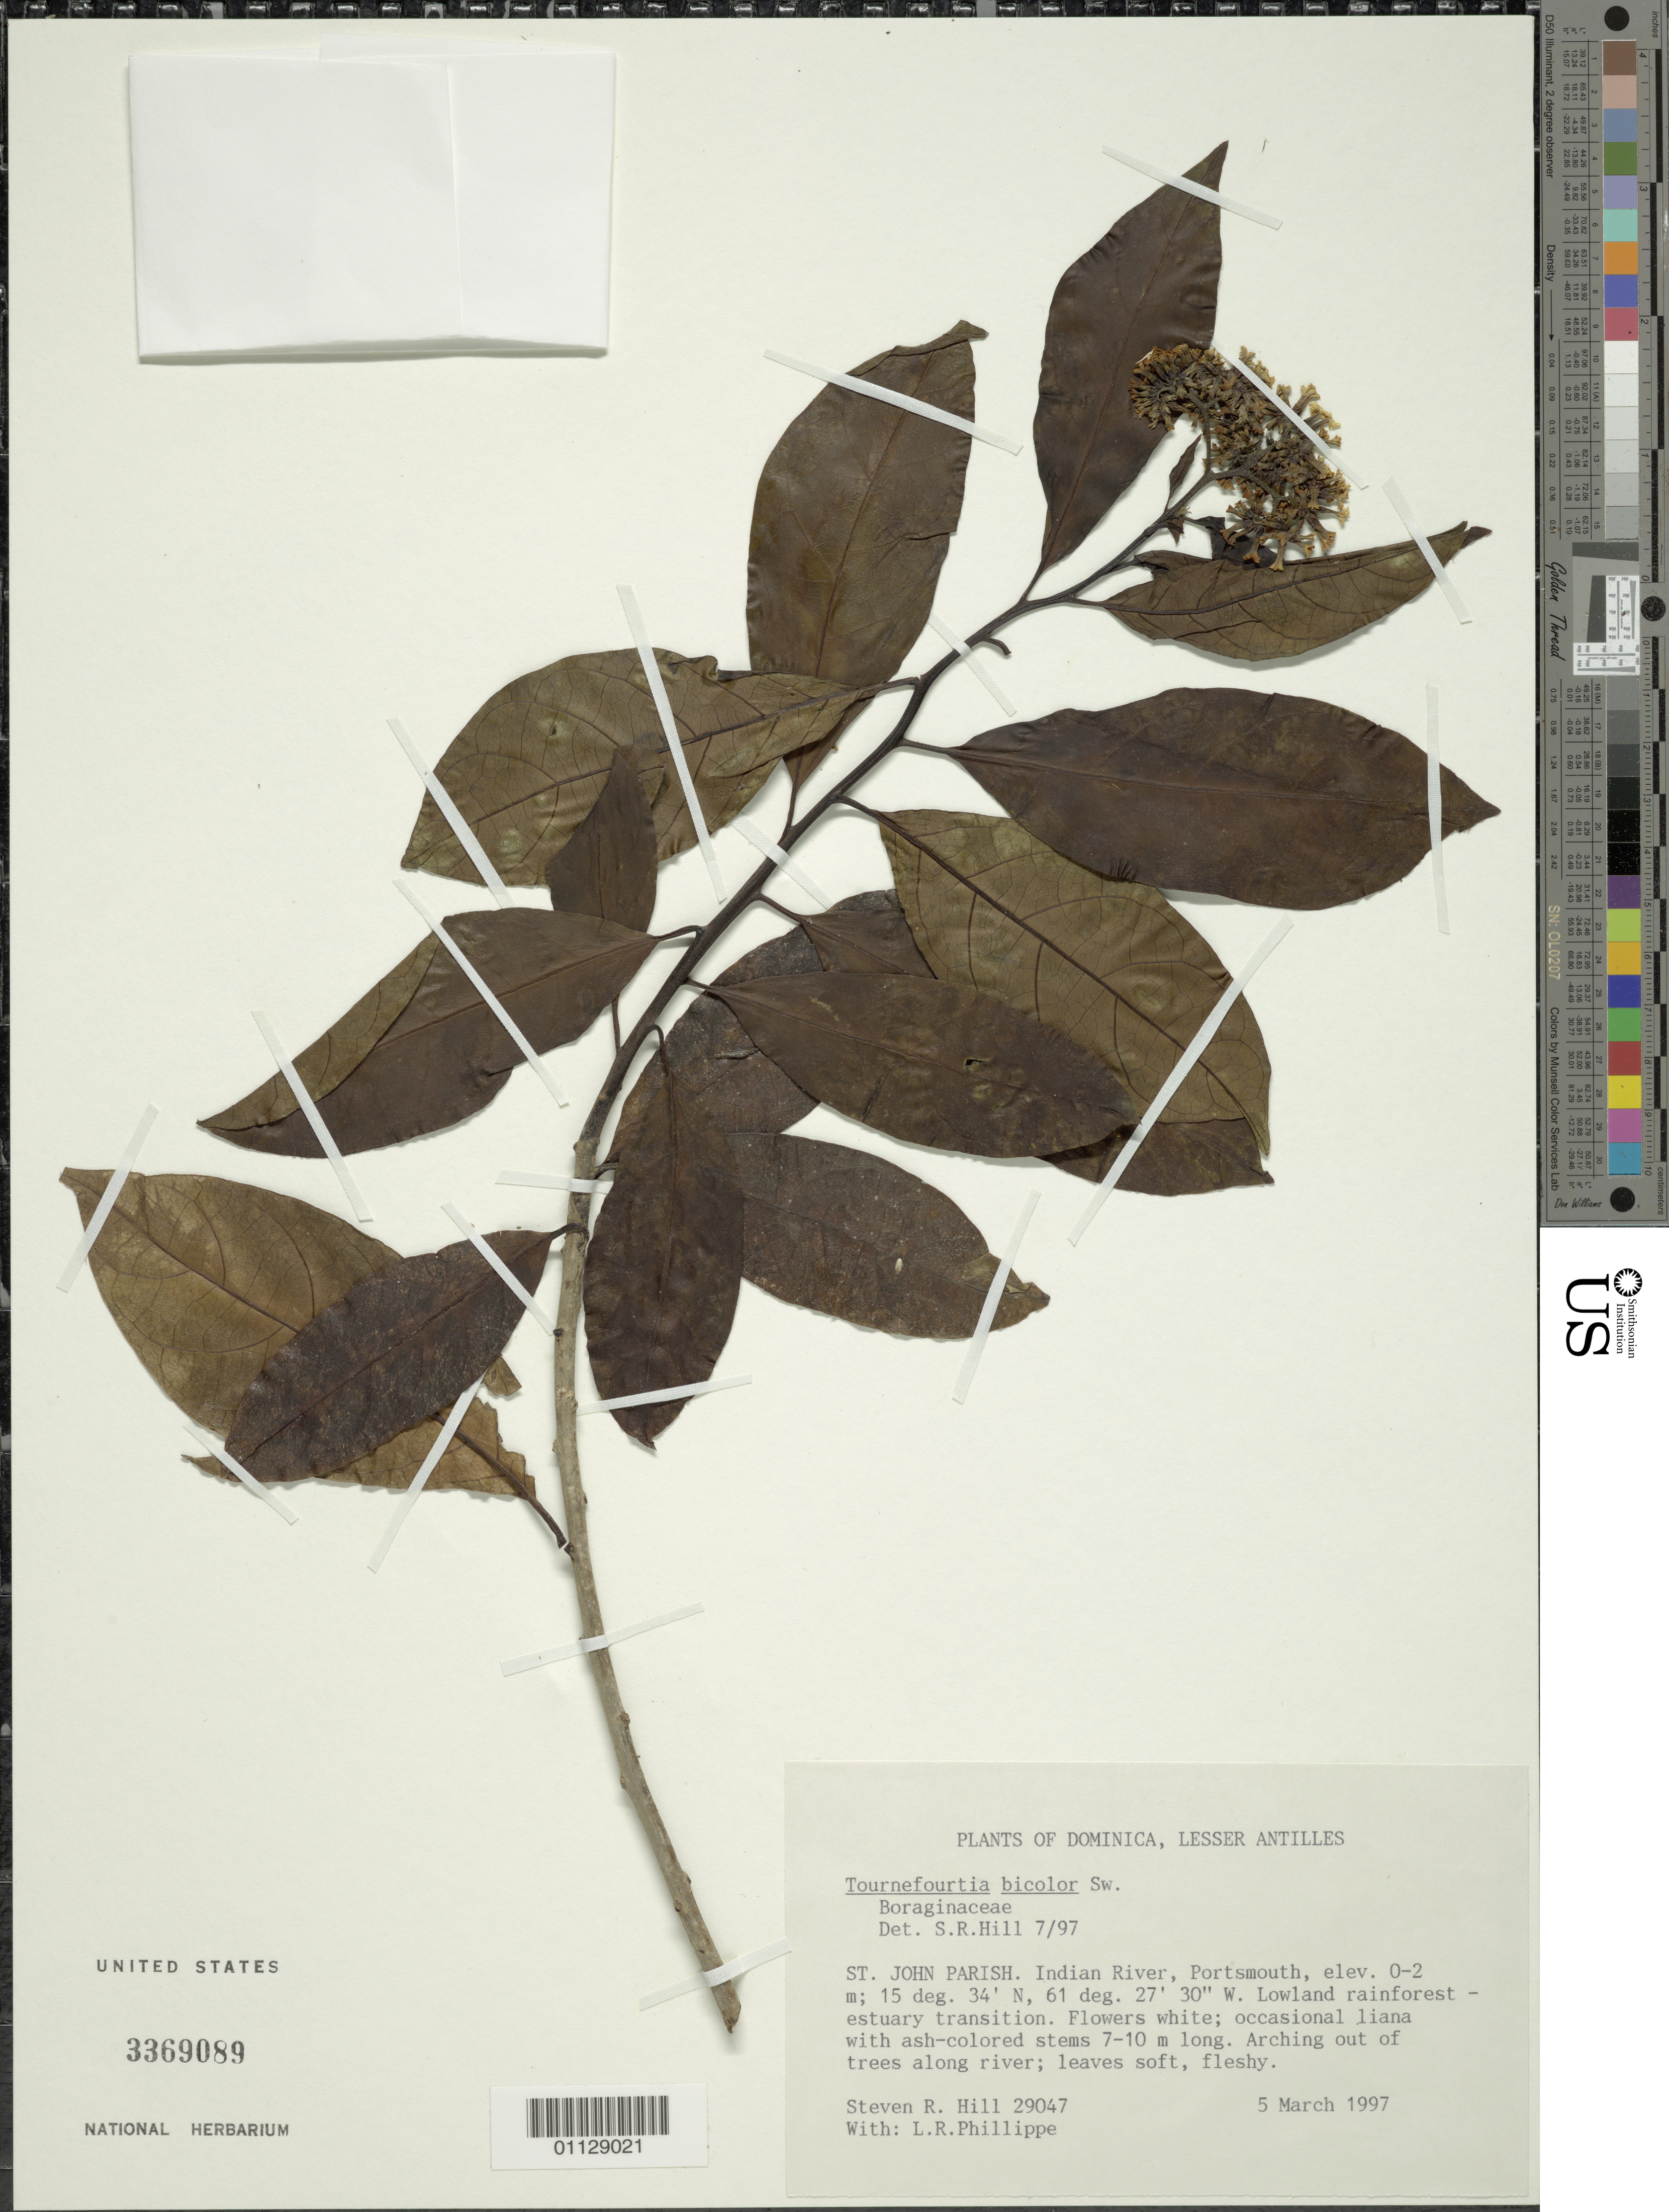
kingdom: Plantae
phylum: Tracheophyta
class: Magnoliopsida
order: Boraginales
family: Heliotropiaceae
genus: Tournefortia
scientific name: Tournefortia bicolor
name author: Sw.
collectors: S. R. Hill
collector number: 29047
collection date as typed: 05 Mar 1997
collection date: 1997-03-05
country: Dominica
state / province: St. John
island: Dominica I.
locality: Indian River , Portsmotuh, elev. 0-2 m, lowland rainforest, estuary transition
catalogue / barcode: US 3369089